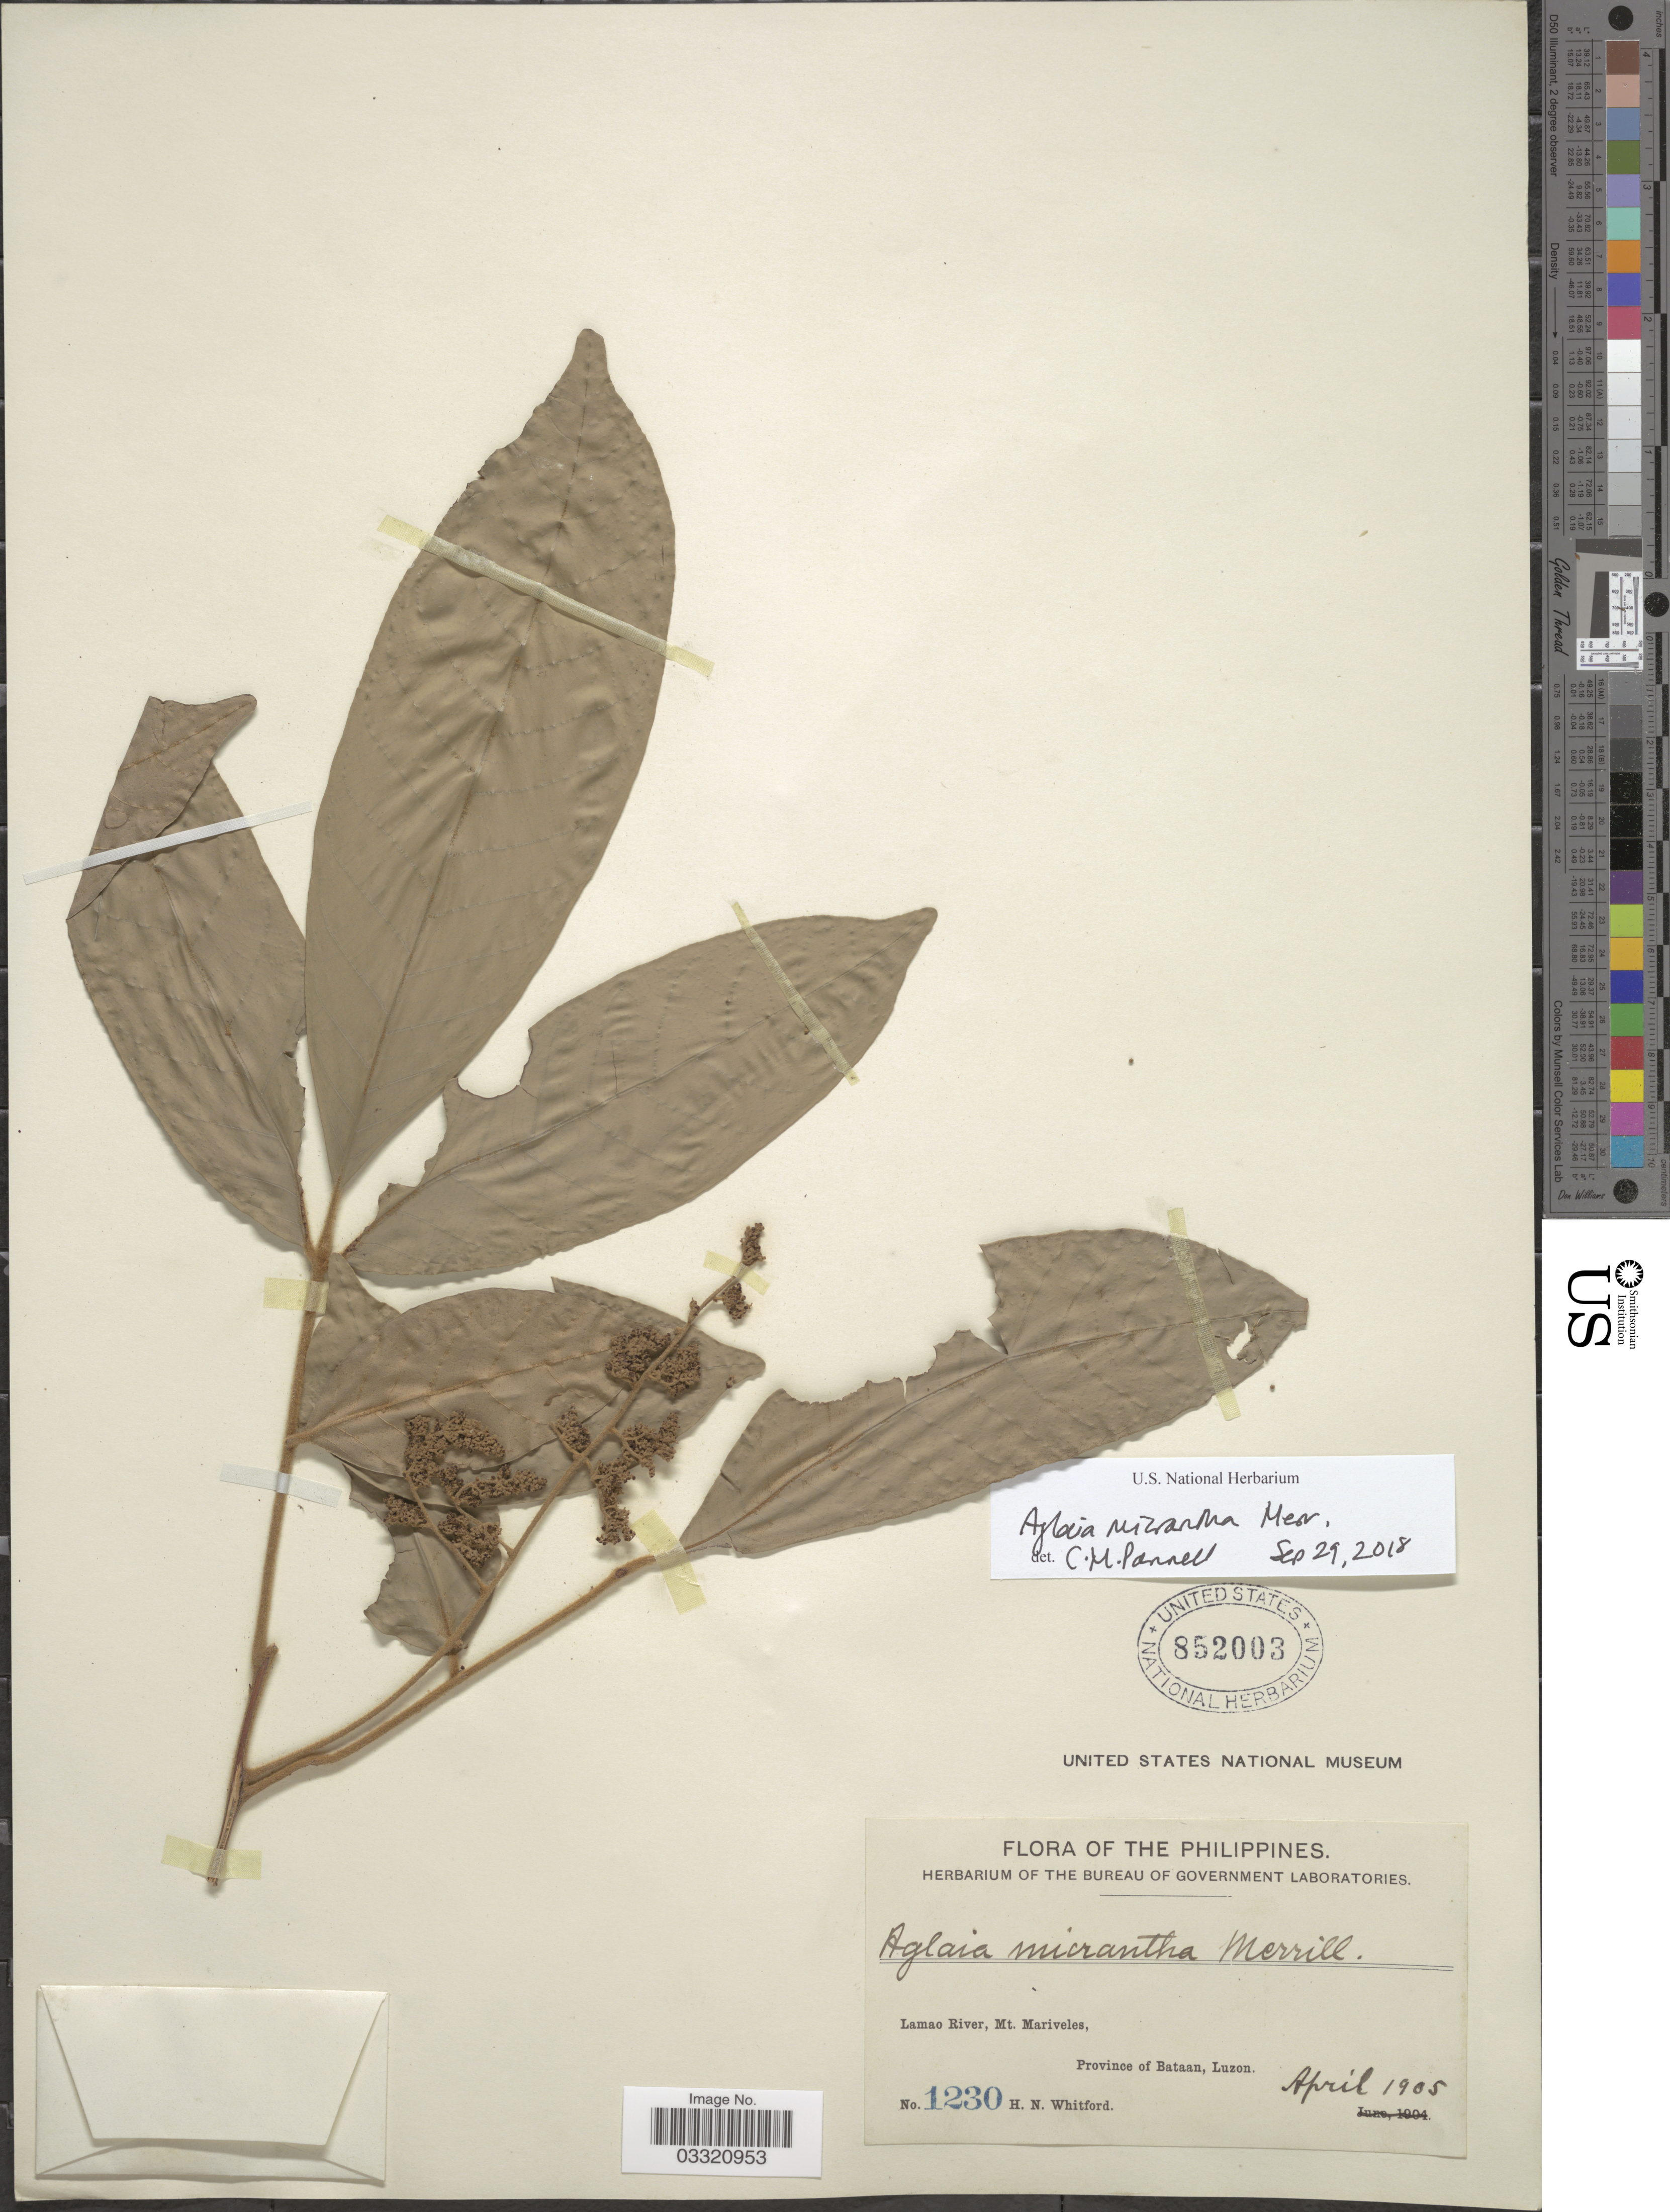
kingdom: Plantae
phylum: Tracheophyta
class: Magnoliopsida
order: Sapindales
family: Meliaceae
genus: Aglaia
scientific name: Aglaia micrantha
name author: Merr.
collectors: H. N. Whitford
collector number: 1230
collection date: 1905-04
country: Philippines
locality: Lamao River, Mt. Mariveles, Province of Bataan, Luzon.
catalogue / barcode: US 852003